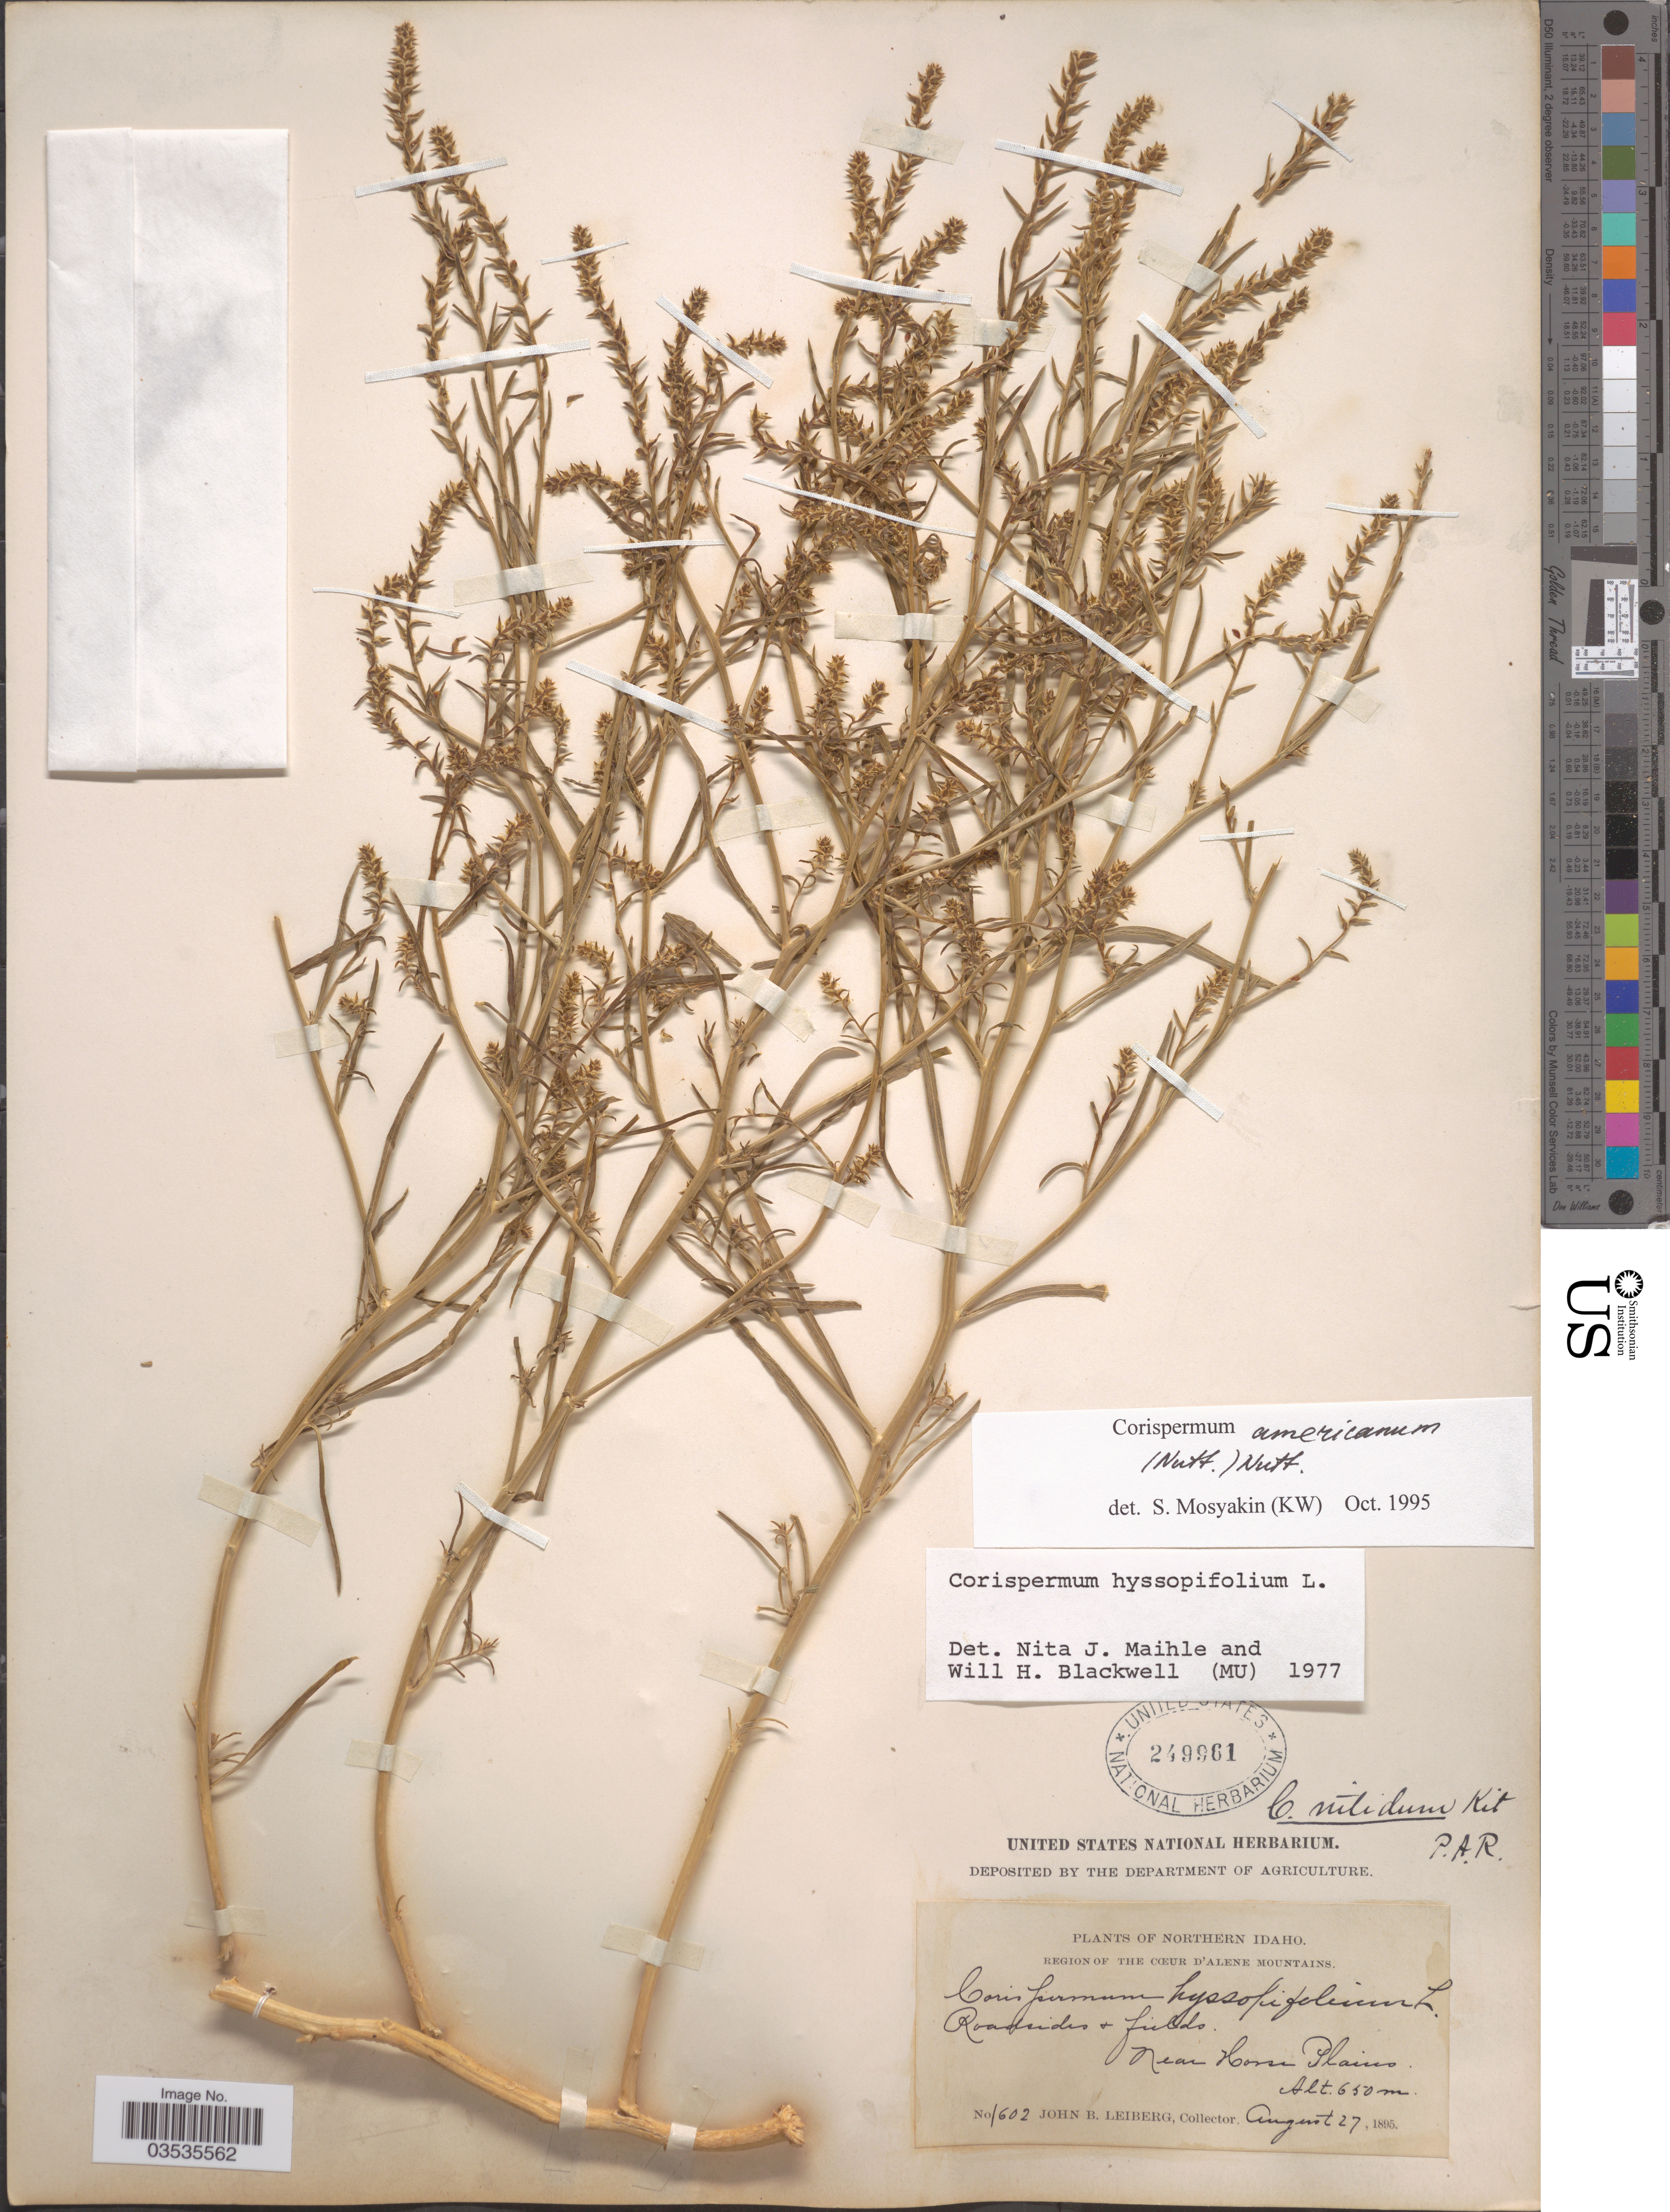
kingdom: Plantae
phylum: Tracheophyta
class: Magnoliopsida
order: Caryophyllales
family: Amaranthaceae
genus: Corispermum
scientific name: Corispermum americanum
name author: (Nutt.) Nutt.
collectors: J. B. Leiberg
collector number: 1602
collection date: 1895-08-27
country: United States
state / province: Idaho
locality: Northern Idaho. Region of the Cœur d'Alene Mountains. Near Horse Plains.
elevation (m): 650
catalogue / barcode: US 249961